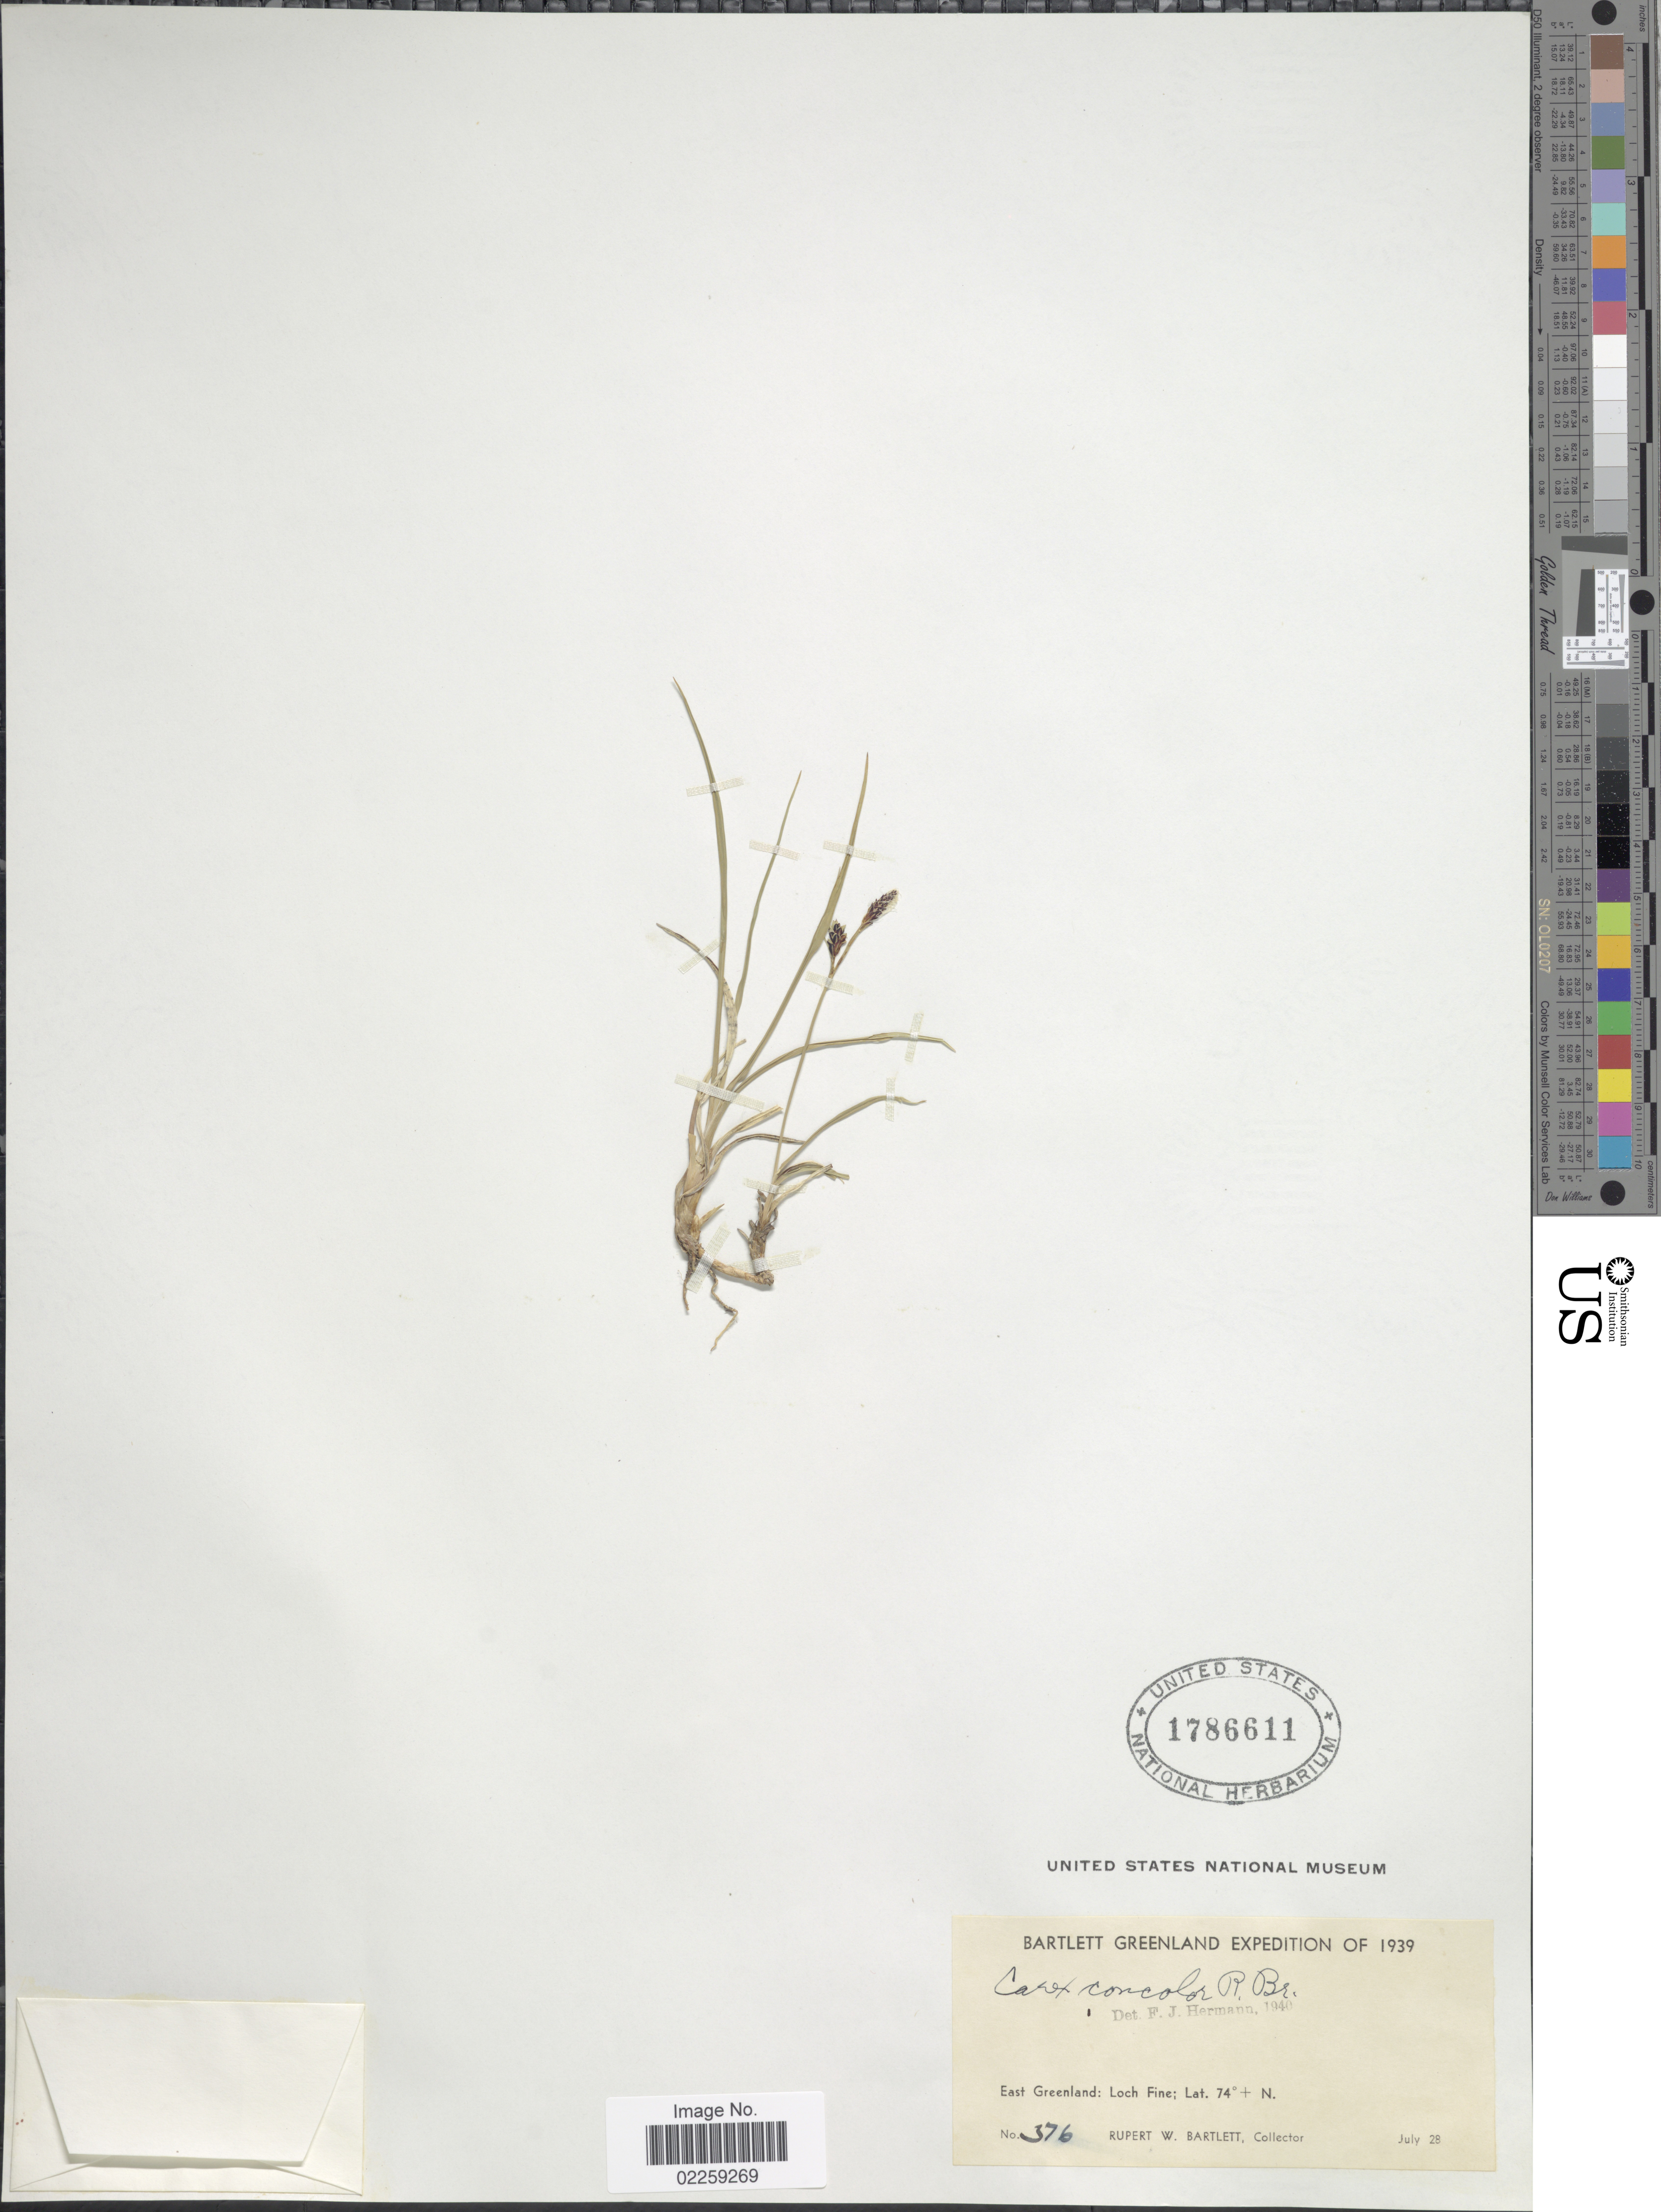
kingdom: Plantae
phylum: Tracheophyta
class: Liliopsida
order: Poales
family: Cyperaceae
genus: Carex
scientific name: Carex bigelowii subsp. bigelowii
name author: Torr. ex Schwein.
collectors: R. W. Bartlett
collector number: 376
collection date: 1939-07-28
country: Greenland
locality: East Greenland: Loch Fine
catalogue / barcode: US 1786611